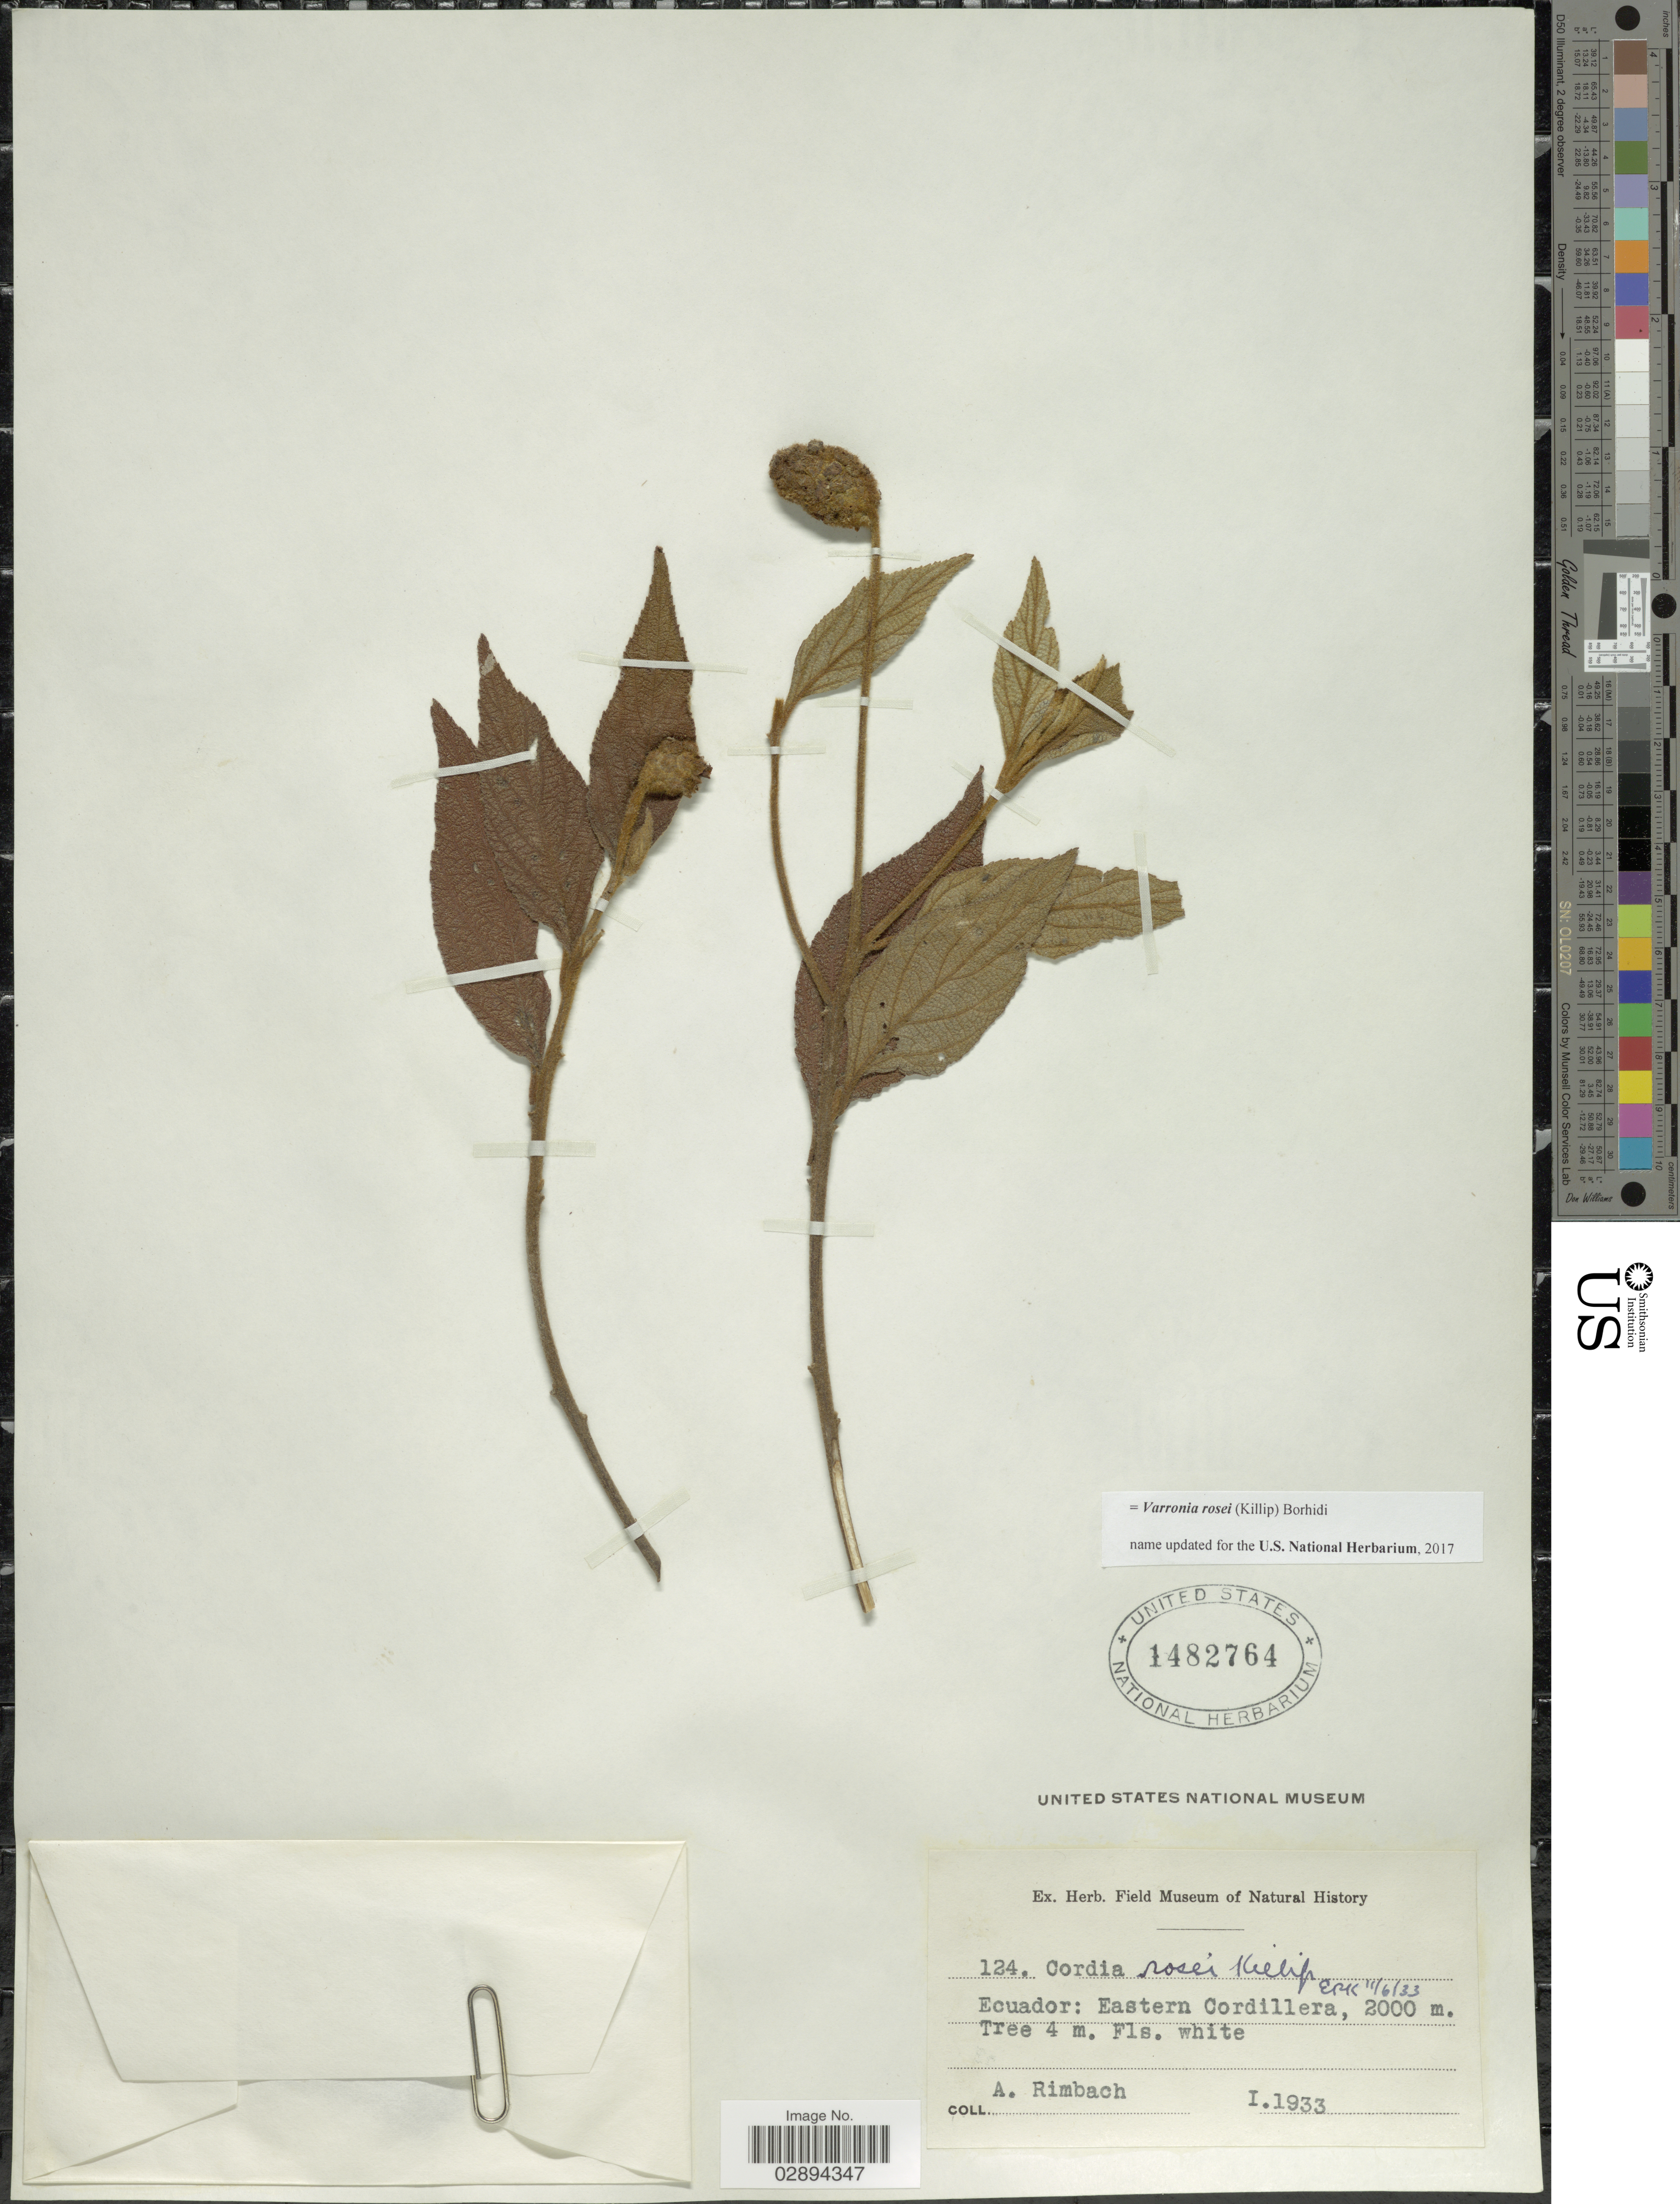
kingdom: Plantae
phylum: Tracheophyta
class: Magnoliopsida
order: Boraginales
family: Cordiaceae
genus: Varronia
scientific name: Varronia rosei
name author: (Killip) Borhidi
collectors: A. Rimbach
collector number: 124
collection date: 1933-01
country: Ecuador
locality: Eastern Cordillera.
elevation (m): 2000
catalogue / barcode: US 1482764